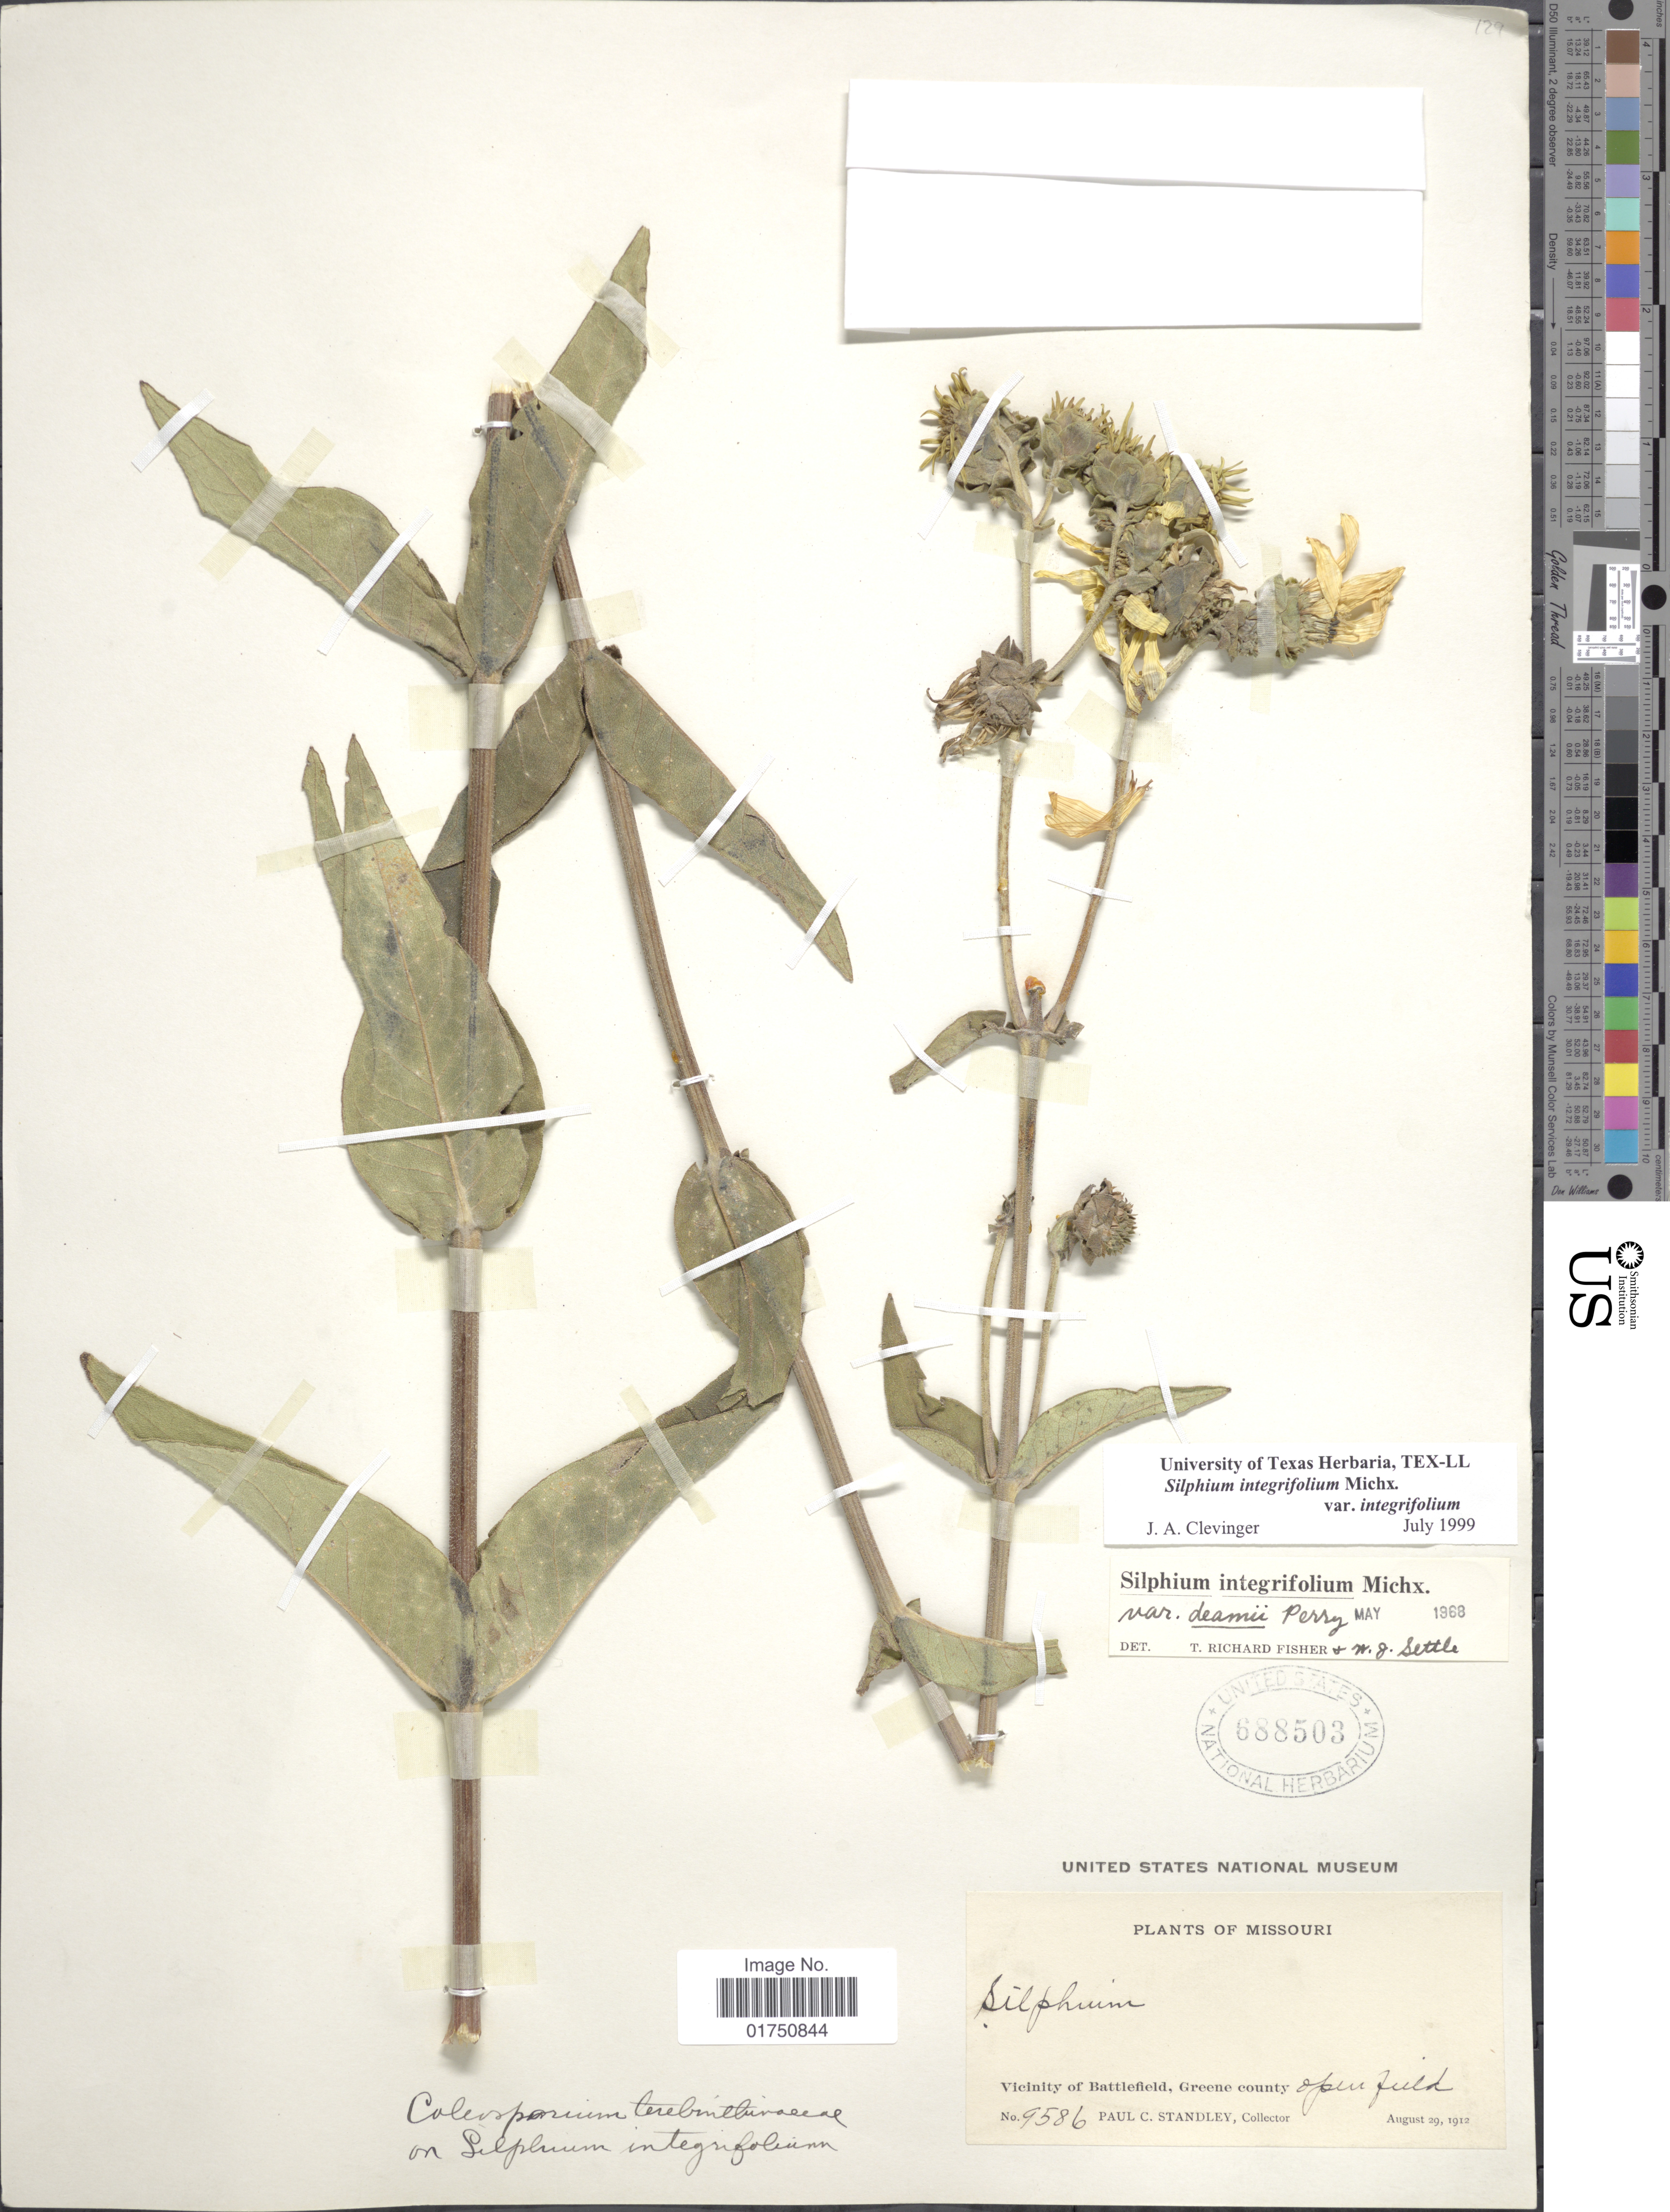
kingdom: Plantae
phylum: Tracheophyta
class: Magnoliopsida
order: Asterales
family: Asteraceae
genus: Silphium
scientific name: Silphium integrifolium var. integrifolium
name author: Michx.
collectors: P. C. Standley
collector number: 9586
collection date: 1912-08-29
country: United States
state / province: Missouri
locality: Vicinity of Battlefield, Greene county, open field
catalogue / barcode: US 688503